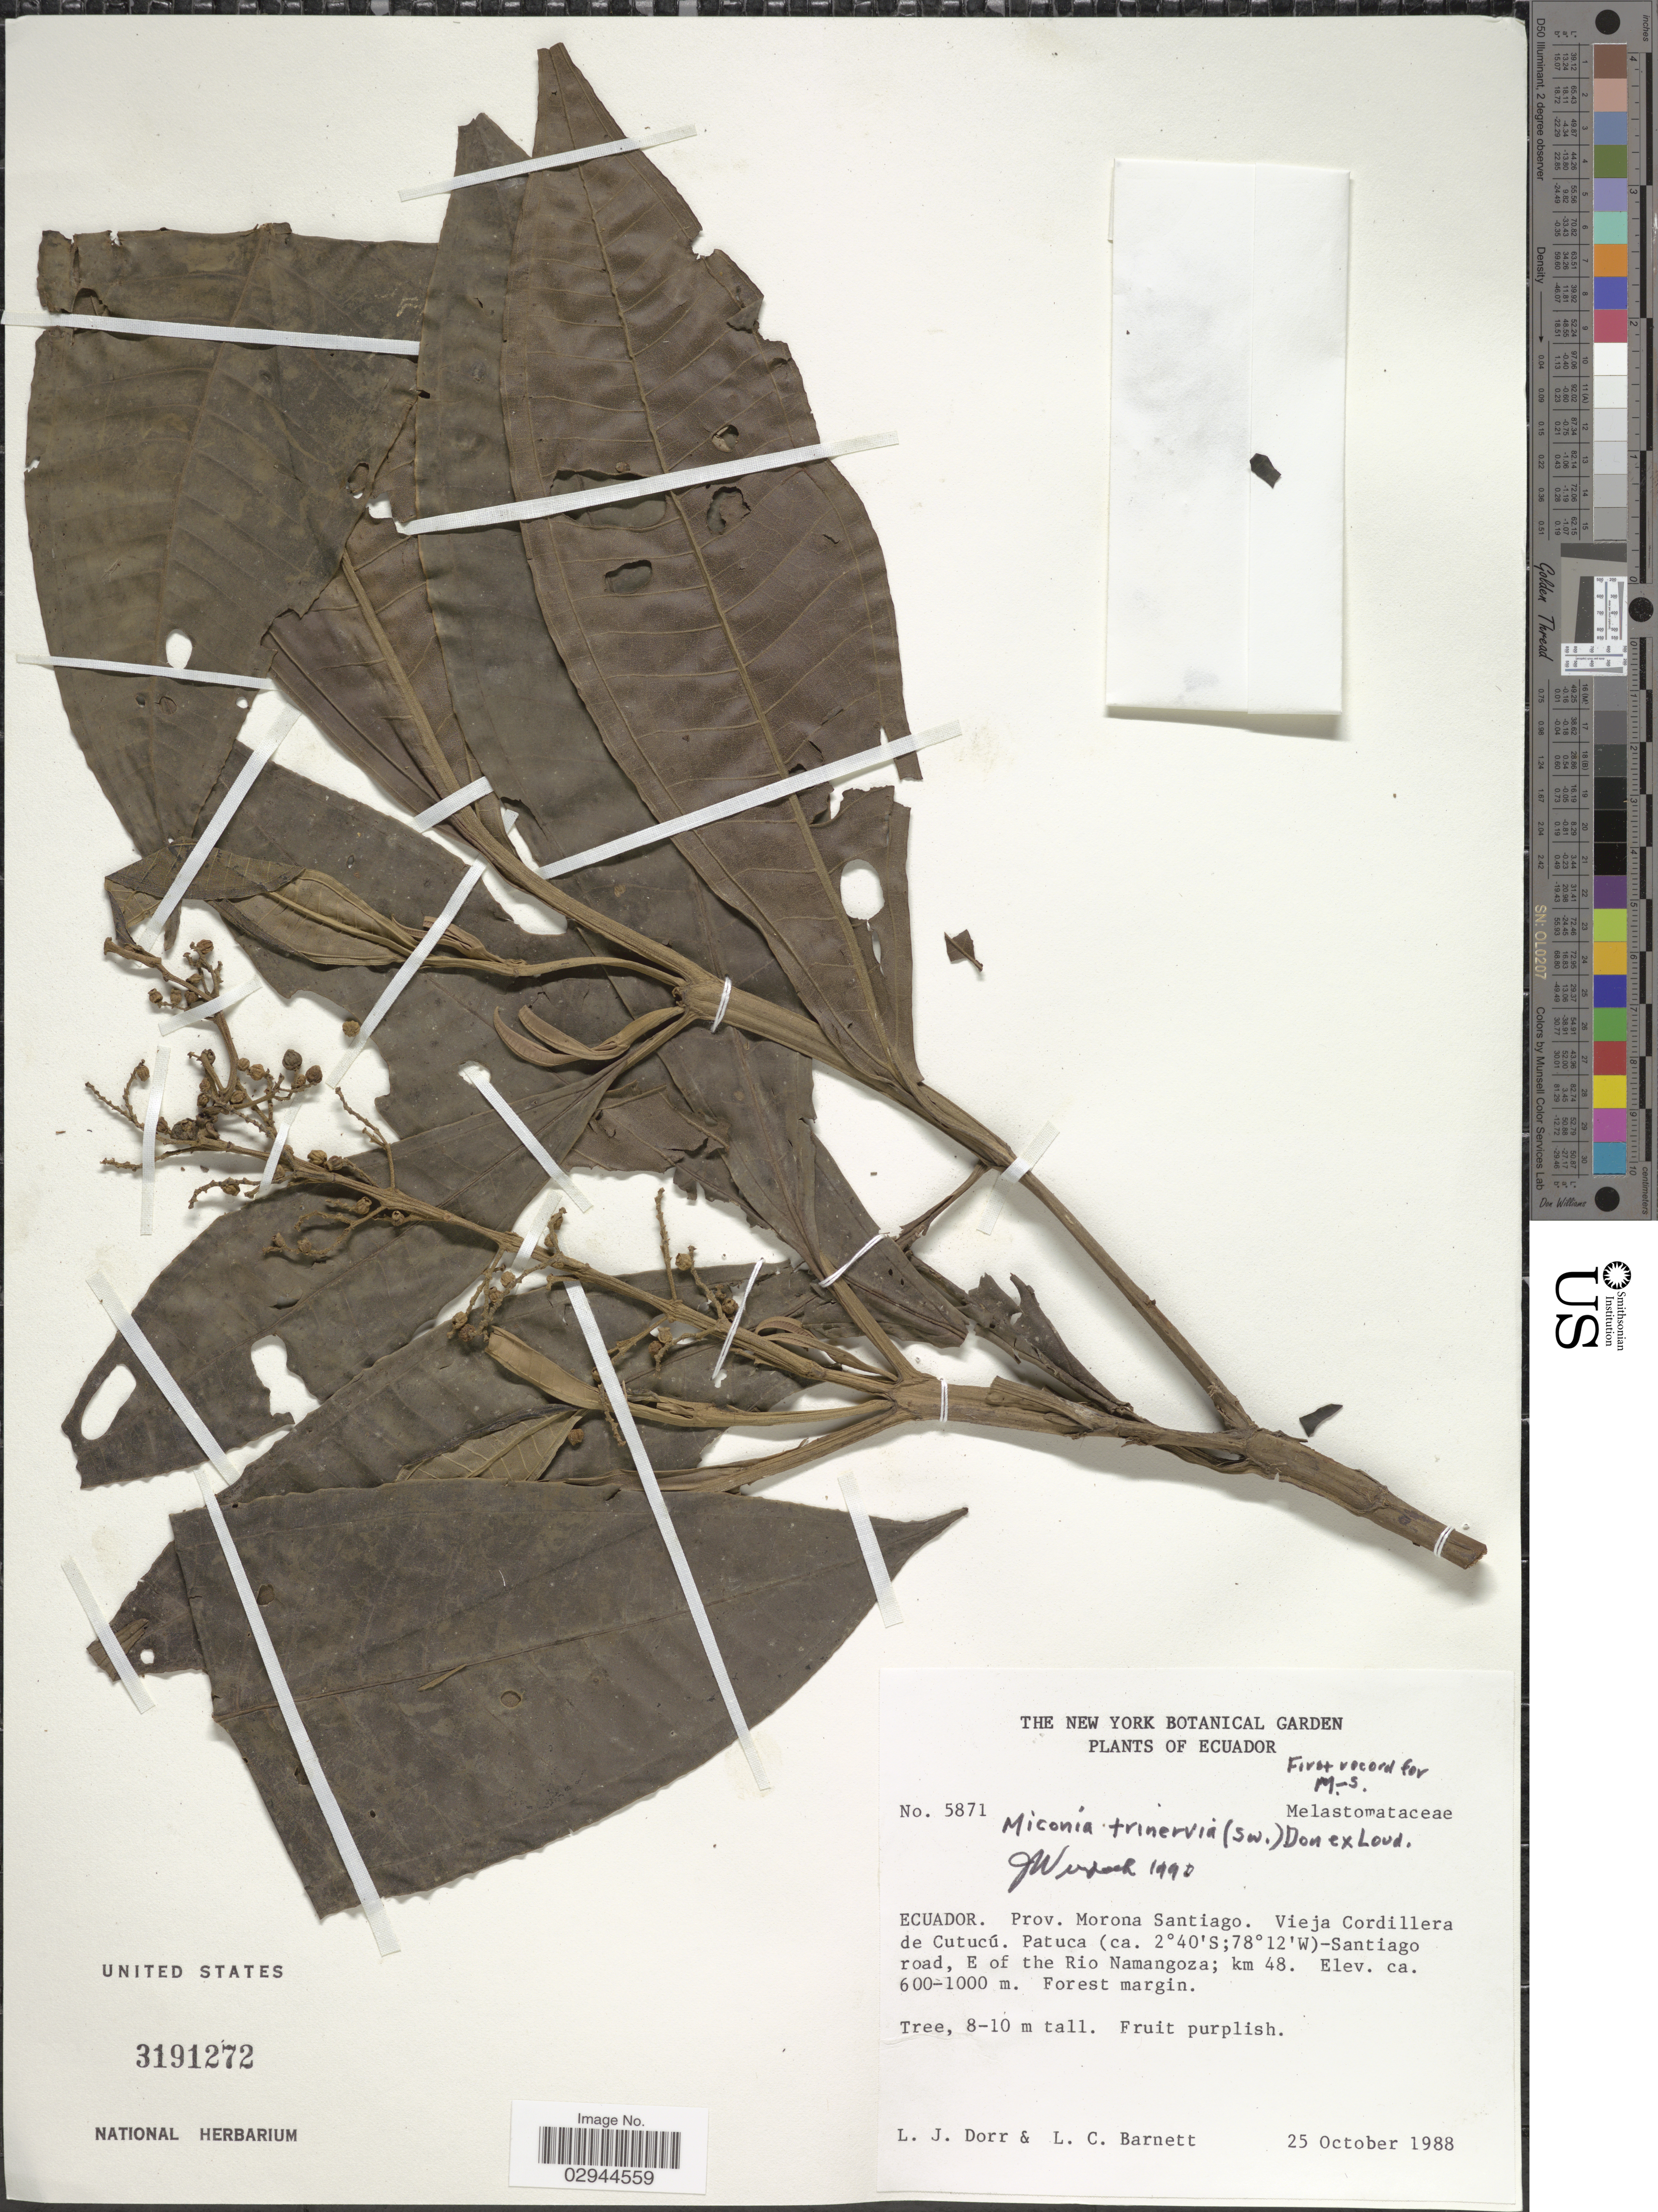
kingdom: Plantae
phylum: Tracheophyta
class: Magnoliopsida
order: Myrtales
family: Melastomataceae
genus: Miconia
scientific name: Miconia trinervia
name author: (Sw.) D. Don ex Loudon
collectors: L. J. Dorr & L. C. Barnett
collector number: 5871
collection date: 1988-10-25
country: Ecuador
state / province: Morona-Santiago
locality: Vieja Cordillera de Cutucú, Patuca, Santiago road, E of the Rio Namangoza, km 48.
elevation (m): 600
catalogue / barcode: US 3191272